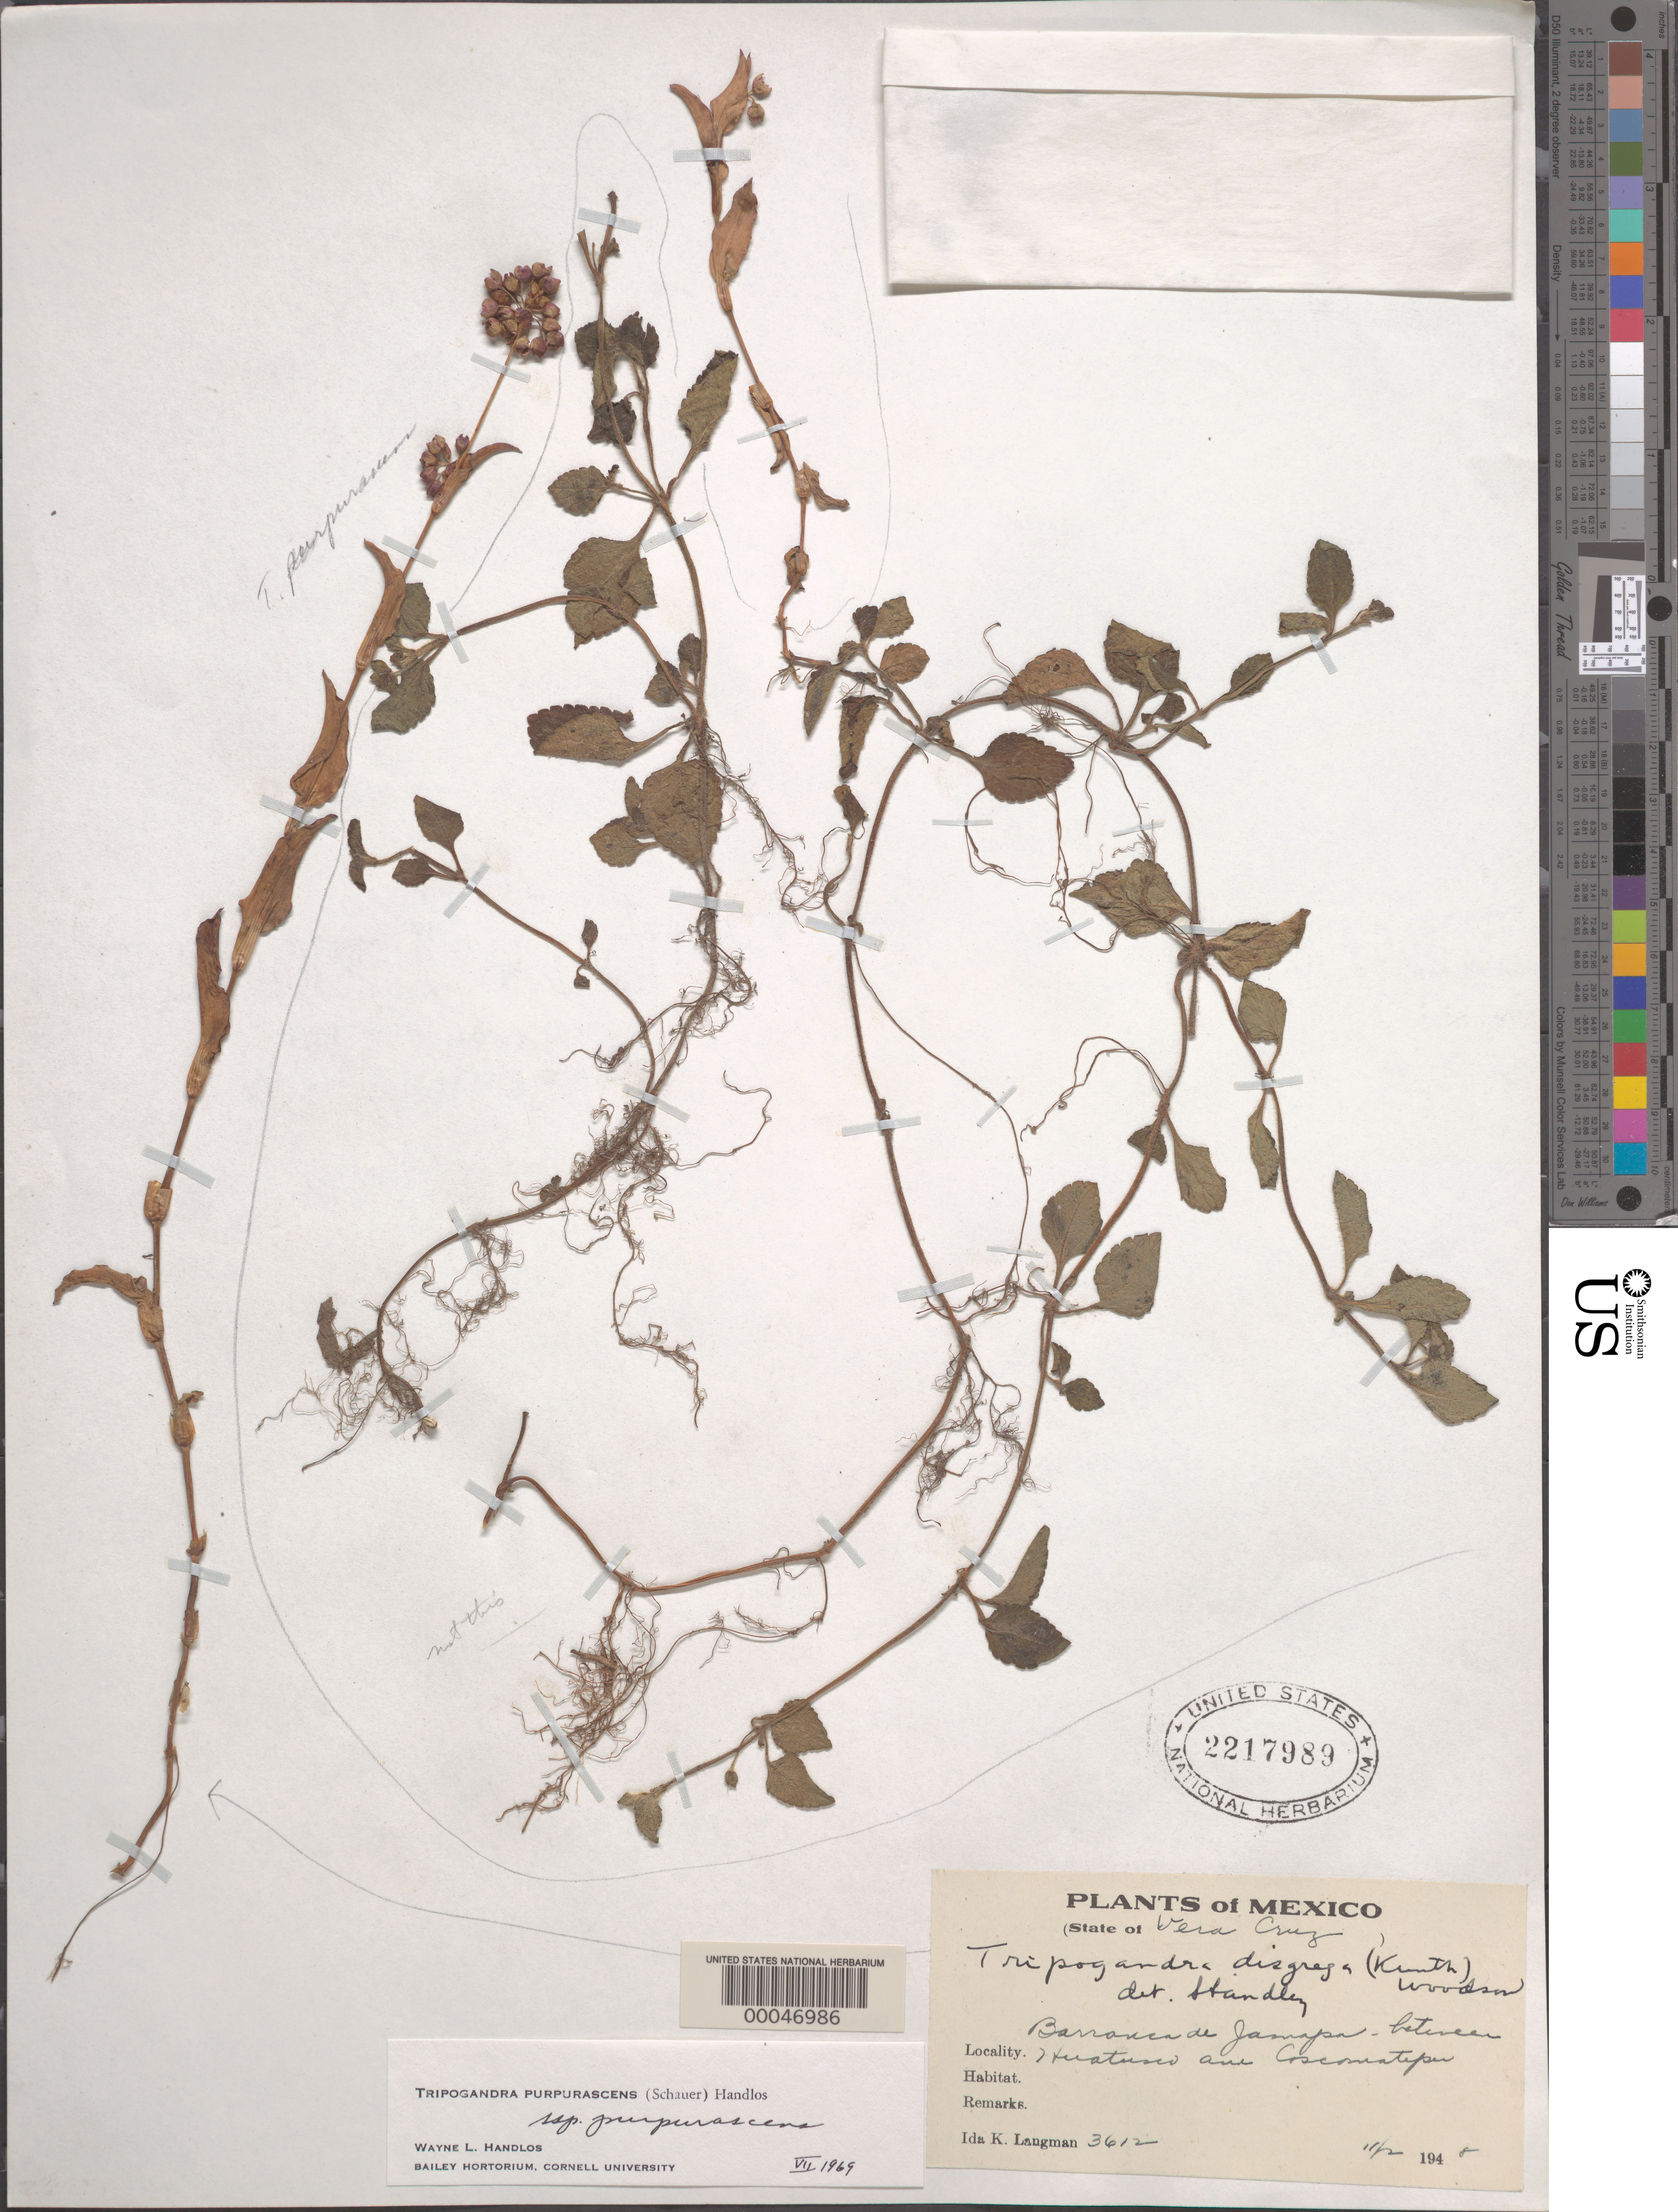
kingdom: Plantae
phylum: Tracheophyta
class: Liliopsida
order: Commelinales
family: Commelinaceae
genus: Tripogandra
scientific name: Tripogandra purpurascens subsp. purpurascens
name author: (S. Schauer) Handlos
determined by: Handlos, W. L.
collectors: I. Langman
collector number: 3612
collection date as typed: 11 Feb 1948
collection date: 1948-02-11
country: Mexico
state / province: Veracruz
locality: Barranca de jamapa, between huatusco and coscomatepu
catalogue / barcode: US 2217989